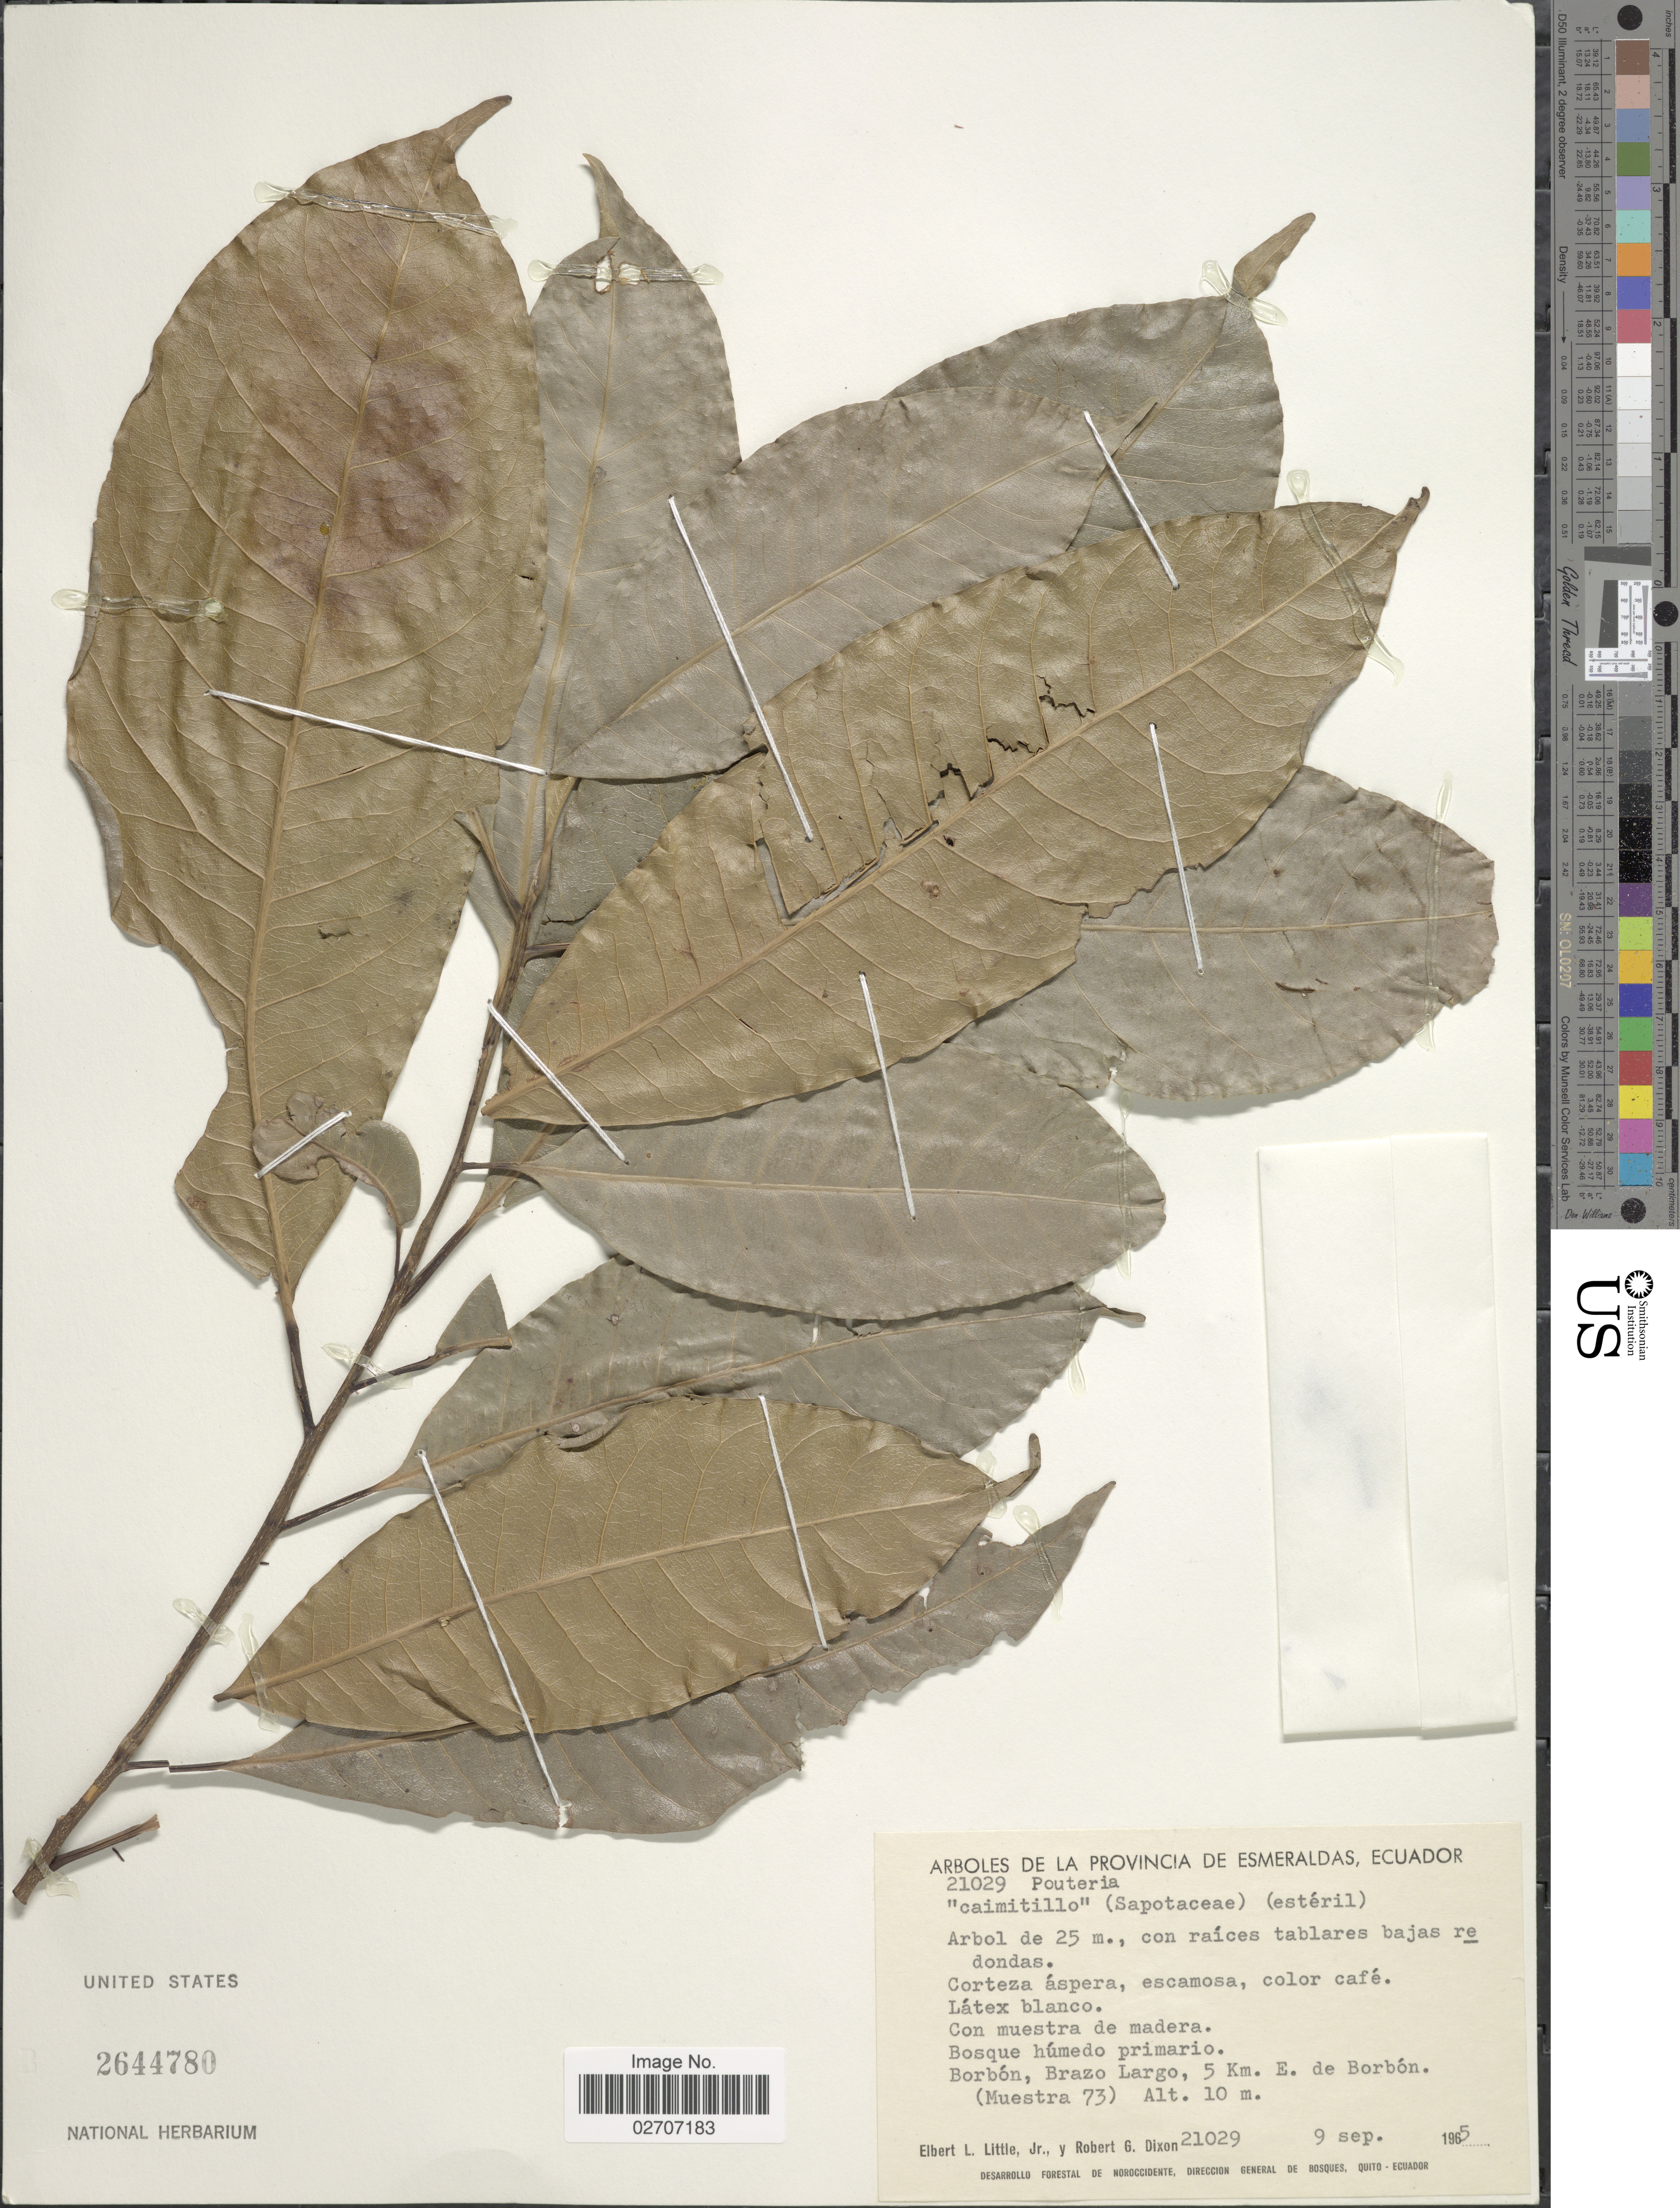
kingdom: Plantae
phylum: Tracheophyta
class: Magnoliopsida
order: Ericales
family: Sapotaceae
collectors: E. L. Little & R. G. Dixon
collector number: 21029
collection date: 1965-09-09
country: Ecuador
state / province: Esmeraldas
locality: Provincia de Esmeraldas. Borbon, Brazo Largo, 5 km. E de Borbon (Muestra 73).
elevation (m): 10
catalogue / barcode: US 2644780